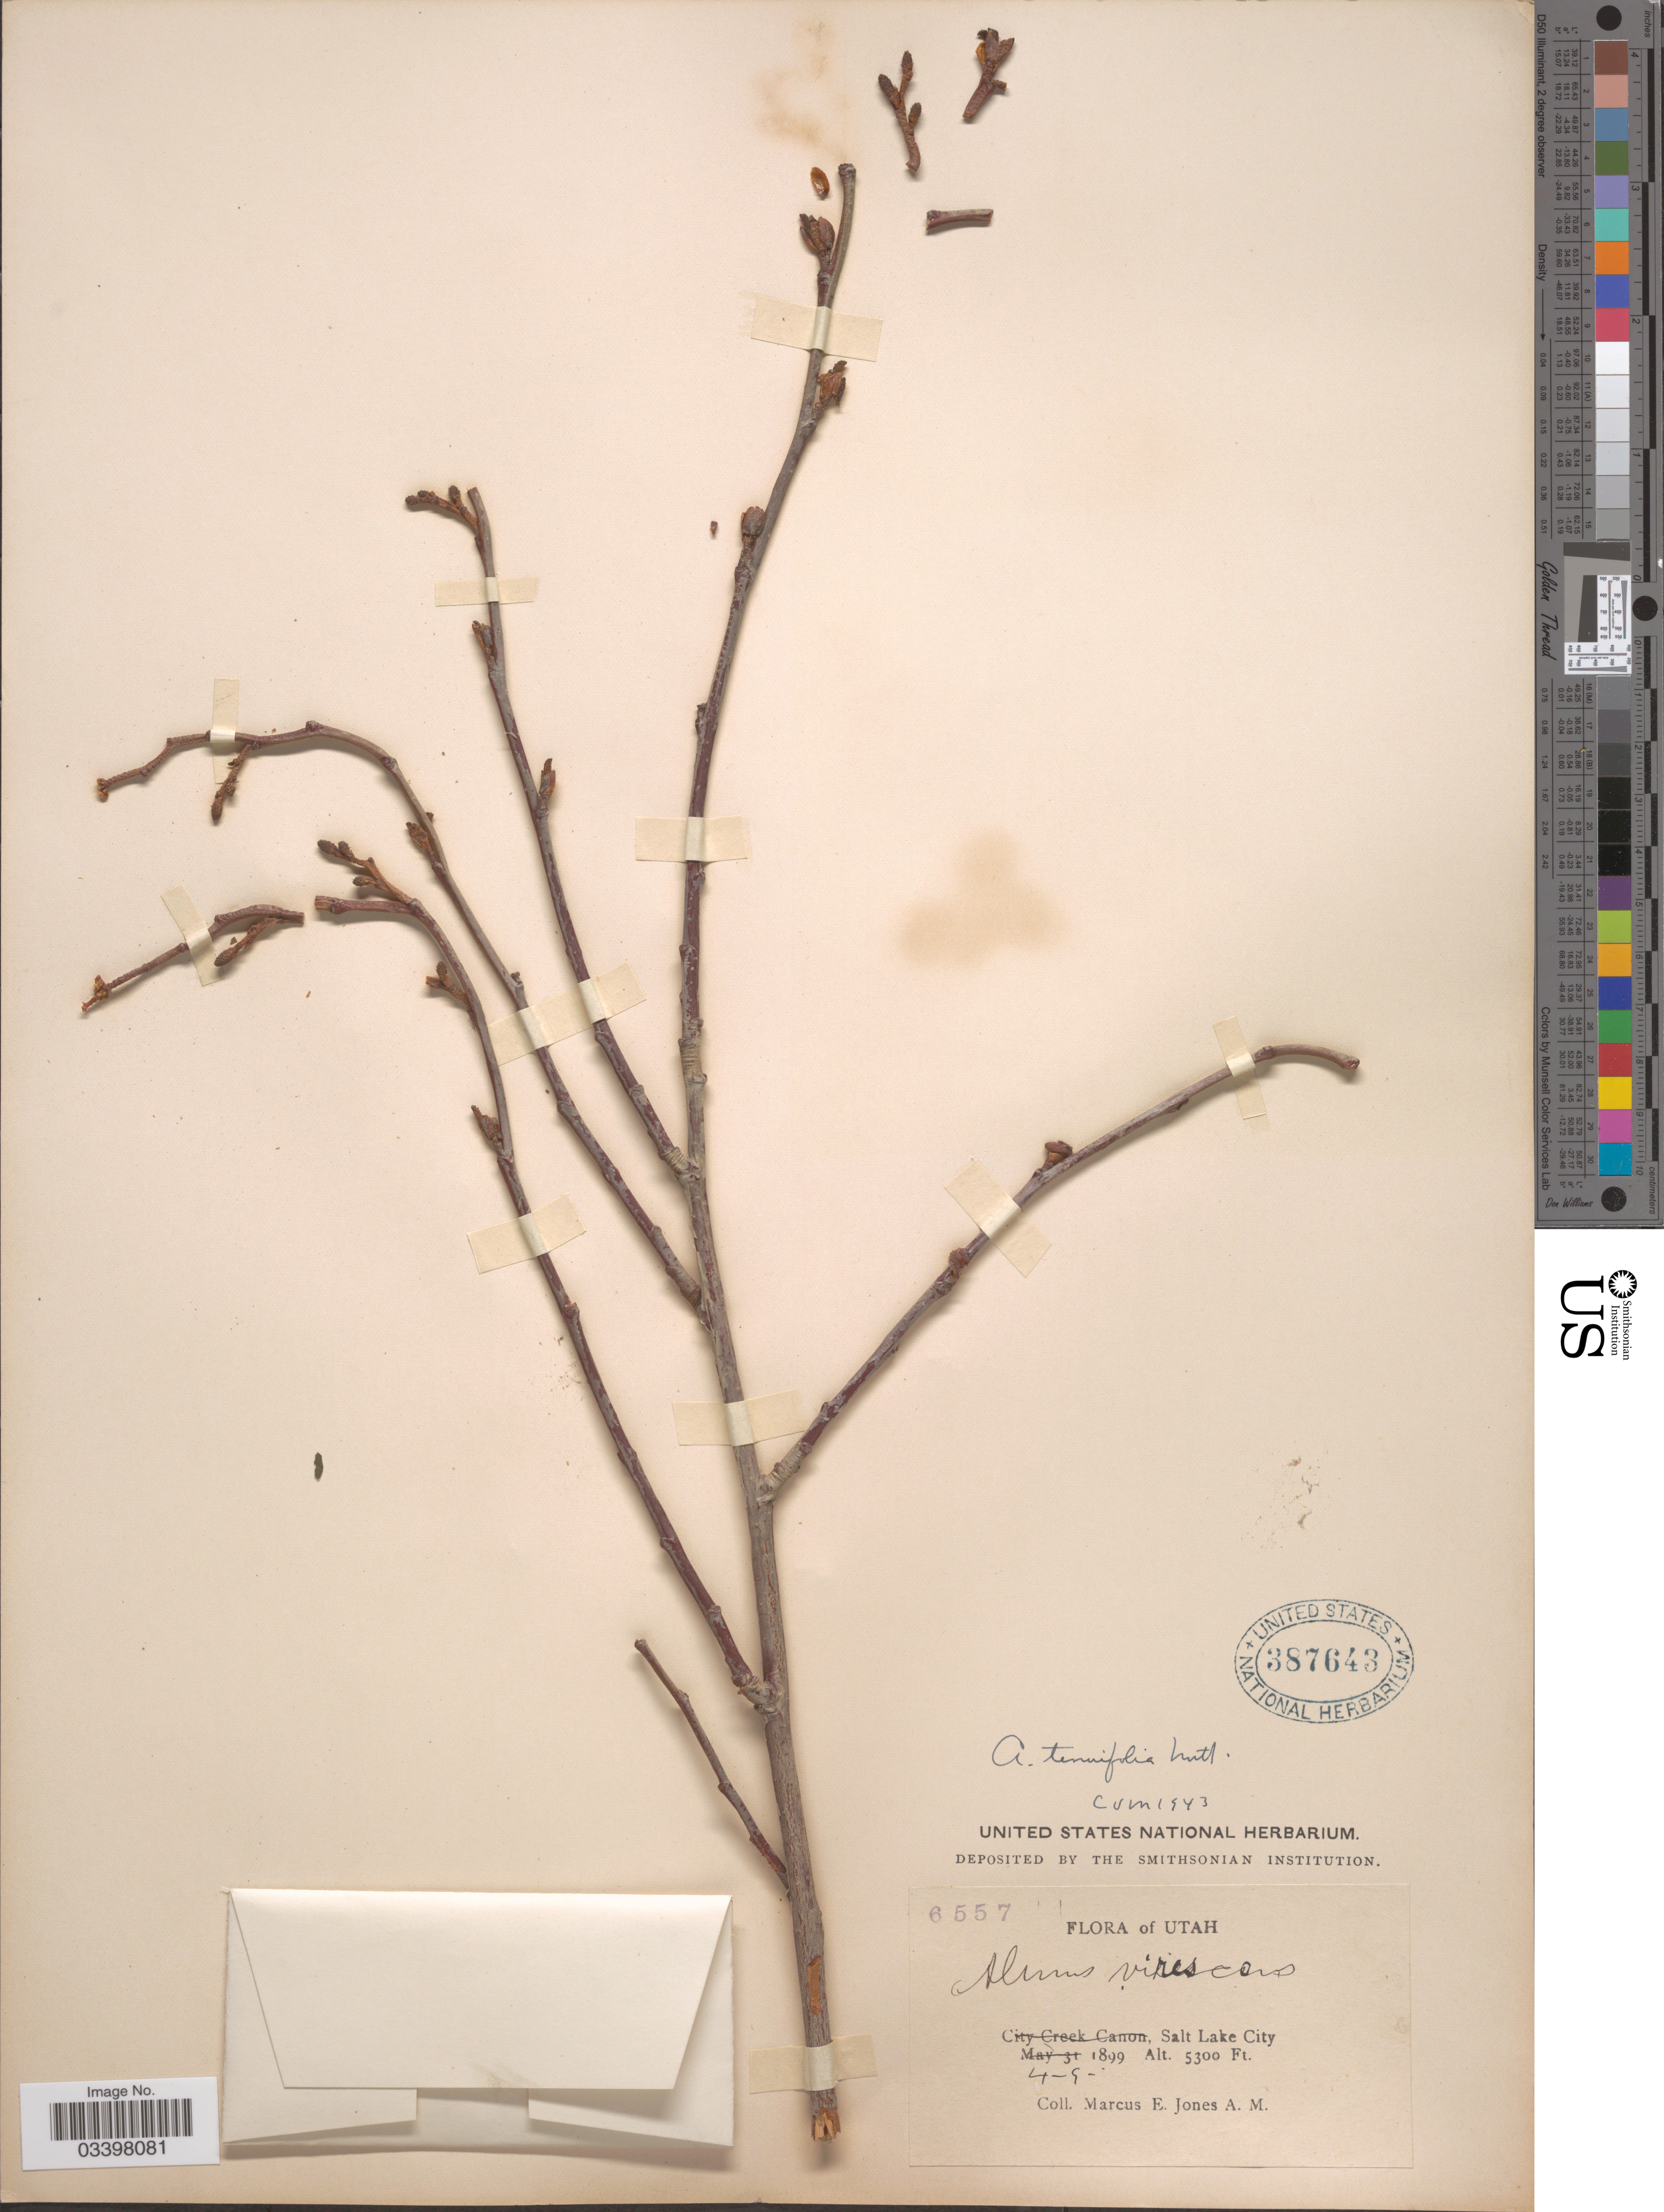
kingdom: Plantae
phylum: Tracheophyta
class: Magnoliopsida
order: Fagales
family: Betulaceae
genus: Alnus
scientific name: Alnus tenuifolia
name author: Nutt.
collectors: M. E. Jones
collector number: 6557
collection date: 1899-04-09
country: United States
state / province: Utah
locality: Salt Lake City.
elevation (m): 1615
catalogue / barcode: US 387643